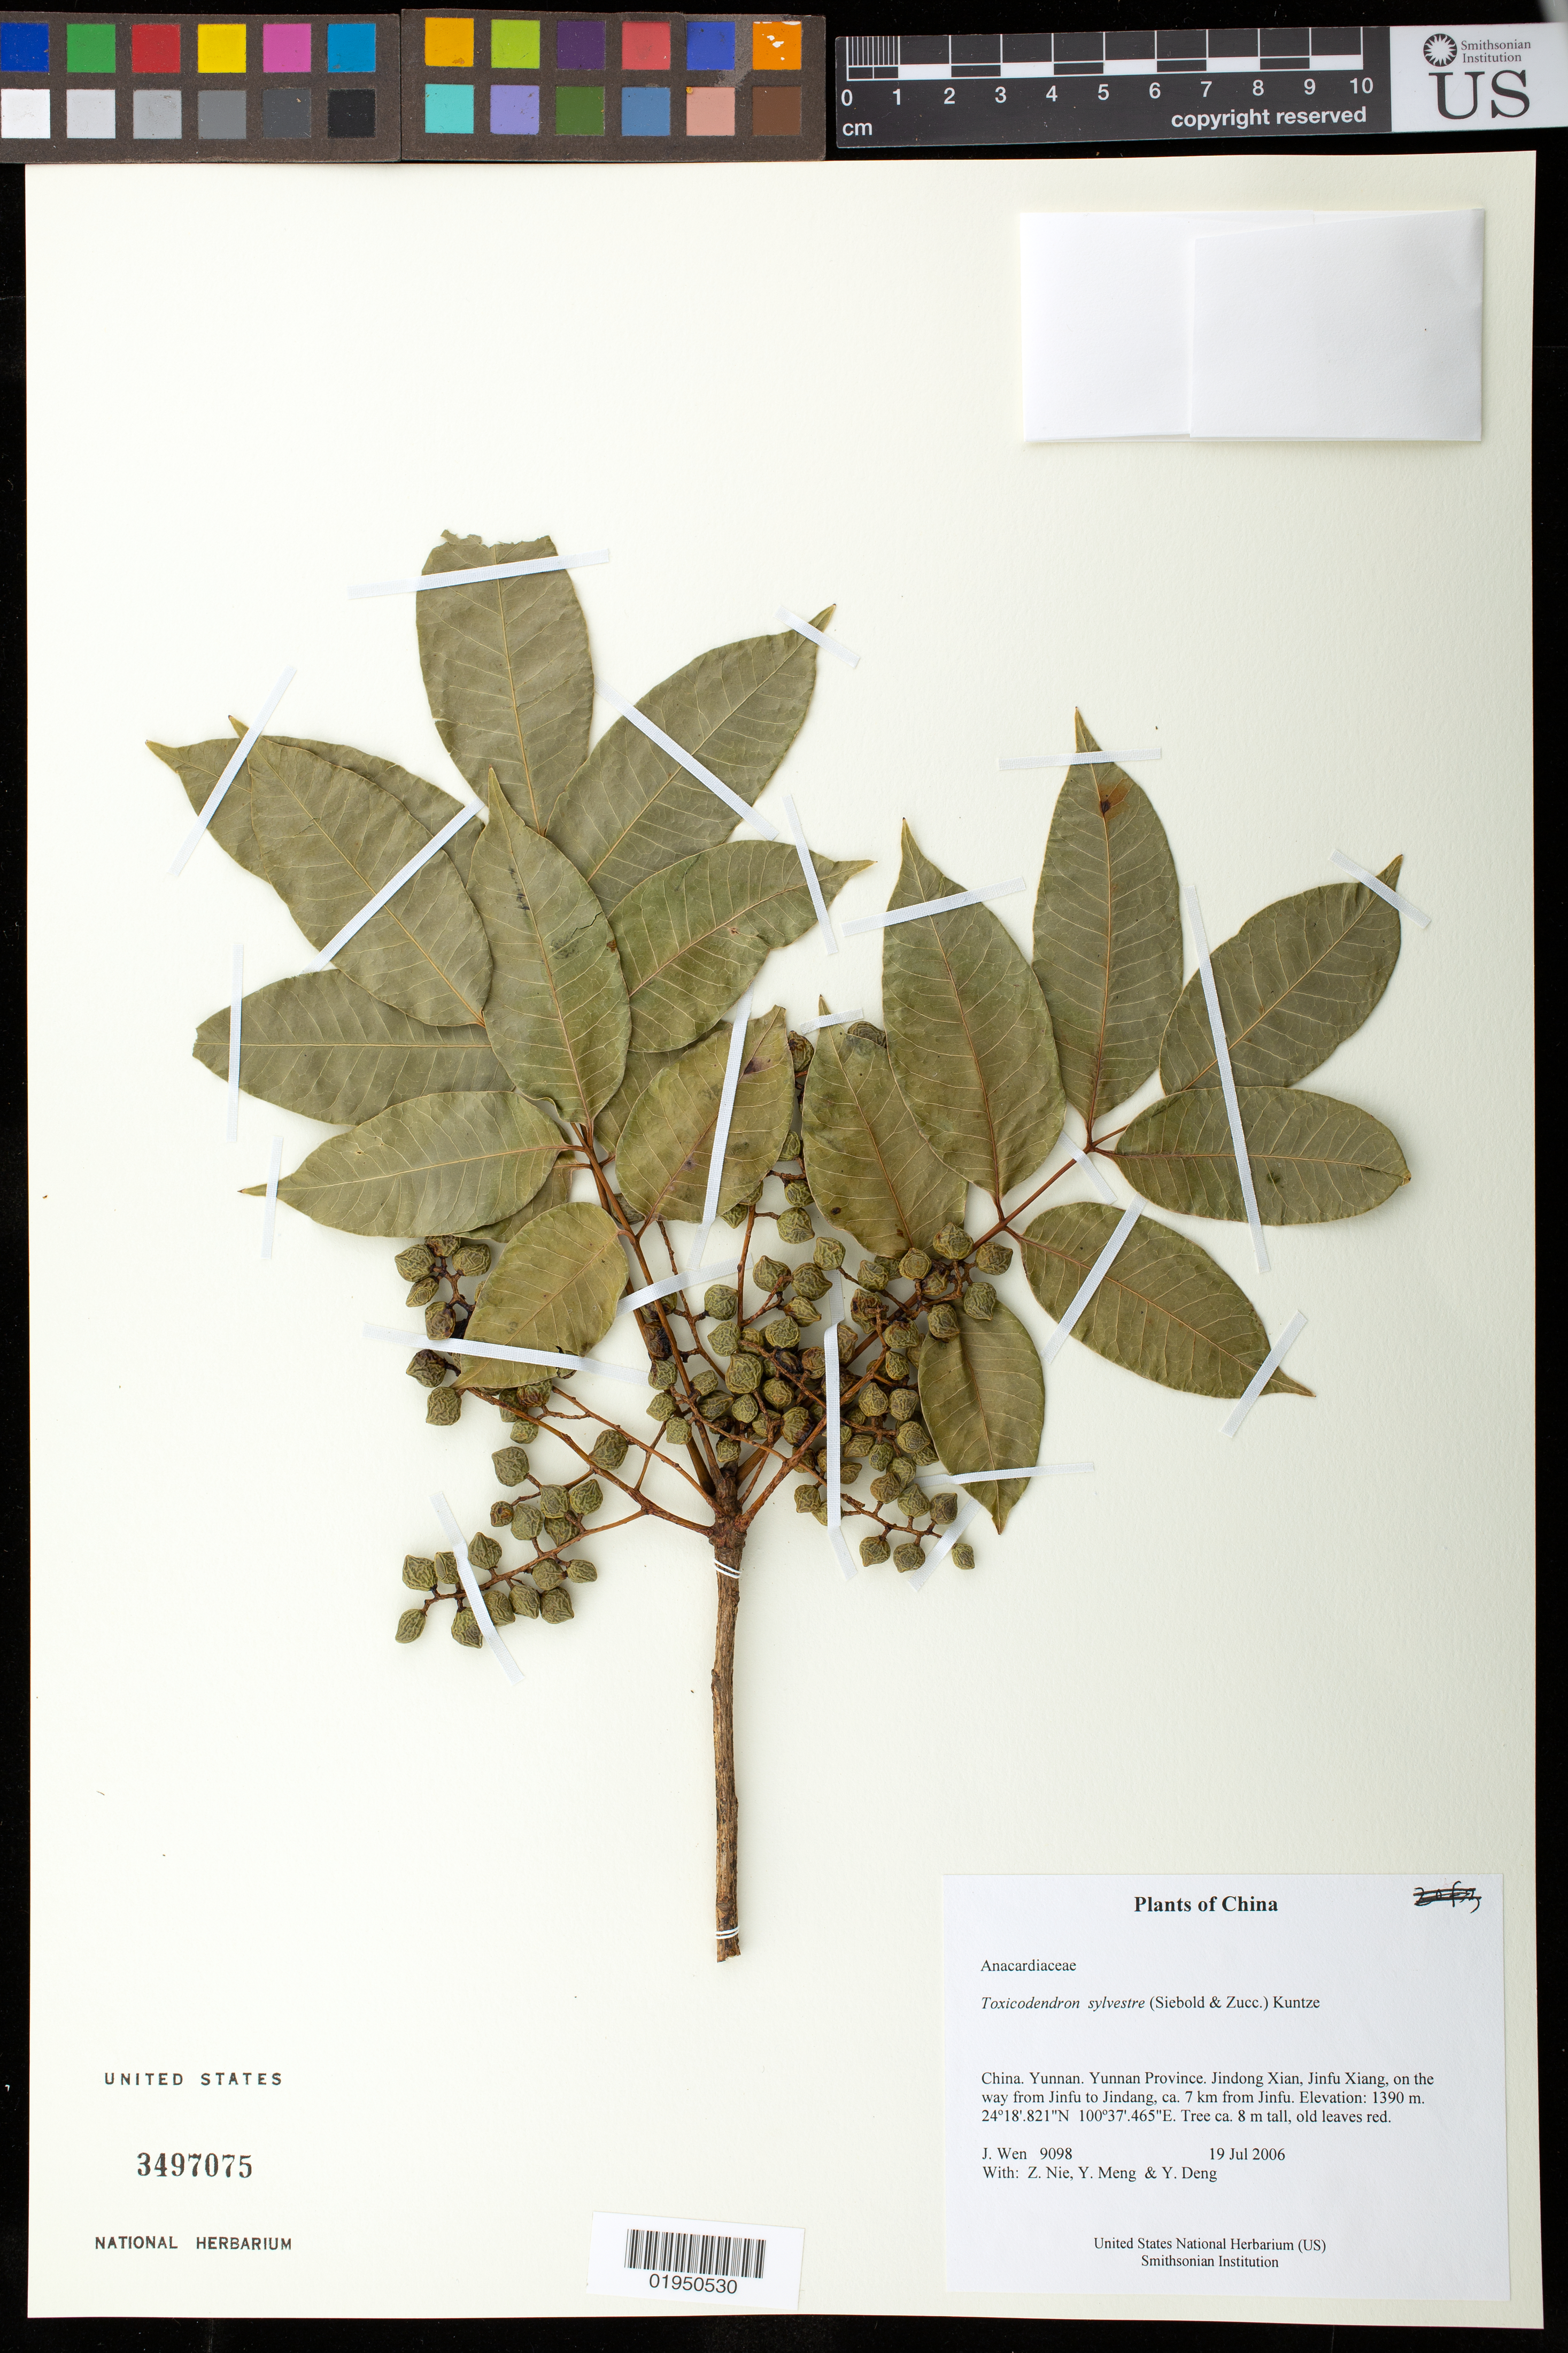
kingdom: Plantae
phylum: Tracheophyta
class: Magnoliopsida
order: Sapindales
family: Anacardiaceae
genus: Toxicodendron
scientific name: Toxicodendron sylvestre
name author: (Siebold & Zucc.) Kuntze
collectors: J. Wen, Z. Nie, Y. Meng & Y. Deng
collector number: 9098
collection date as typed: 19 Jul 2006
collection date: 2006-07-19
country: China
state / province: Yunnan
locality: Yunnan Province. Jindong Xian, Jinfu Xiang, on the way from Jinfu to Jindang, ca. 7 km from Jinfu.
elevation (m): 1390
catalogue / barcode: US 3497075